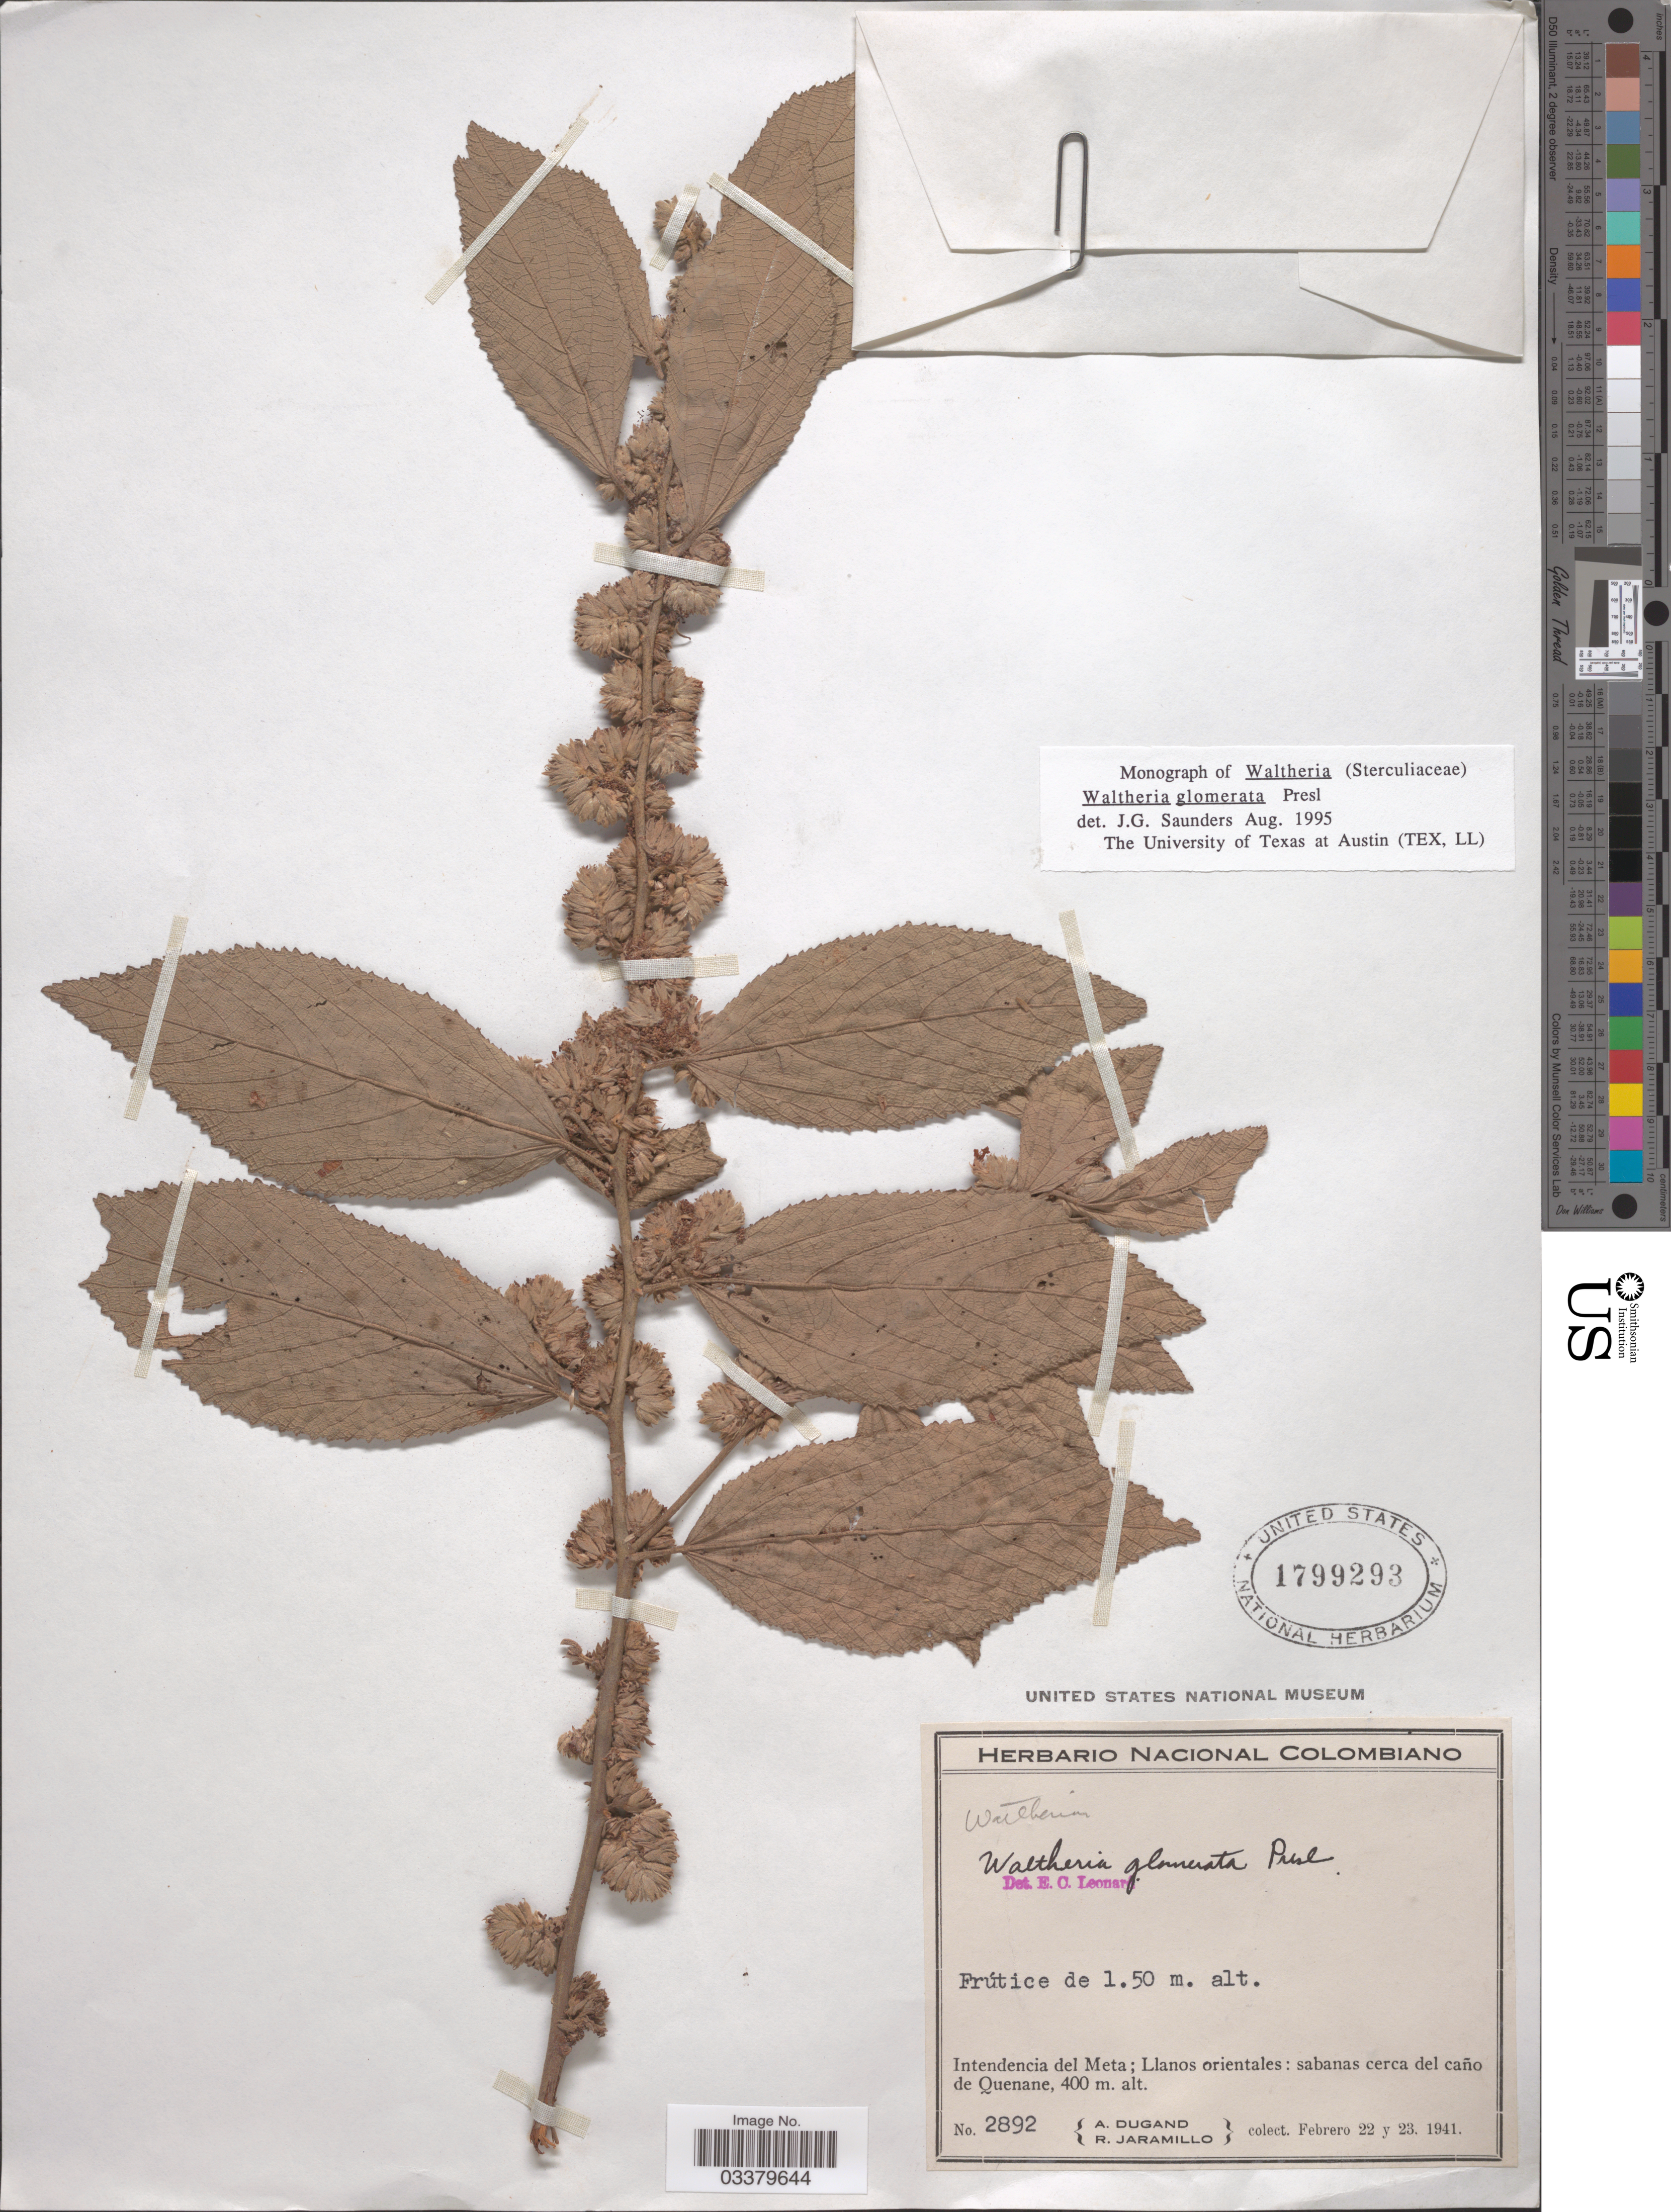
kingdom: Plantae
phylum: Tracheophyta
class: Magnoliopsida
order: Malvales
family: Malvaceae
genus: Waltheria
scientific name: Waltheria glomerata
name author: C. Presl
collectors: A. Dugand & R. Jaramillo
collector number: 2892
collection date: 1941-02-22/1941-02-23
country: Colombia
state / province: Meta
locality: Intendencia del Meta: Llanos orientales: sabanas cerca del caño de Quenane.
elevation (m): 400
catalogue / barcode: US 1799293